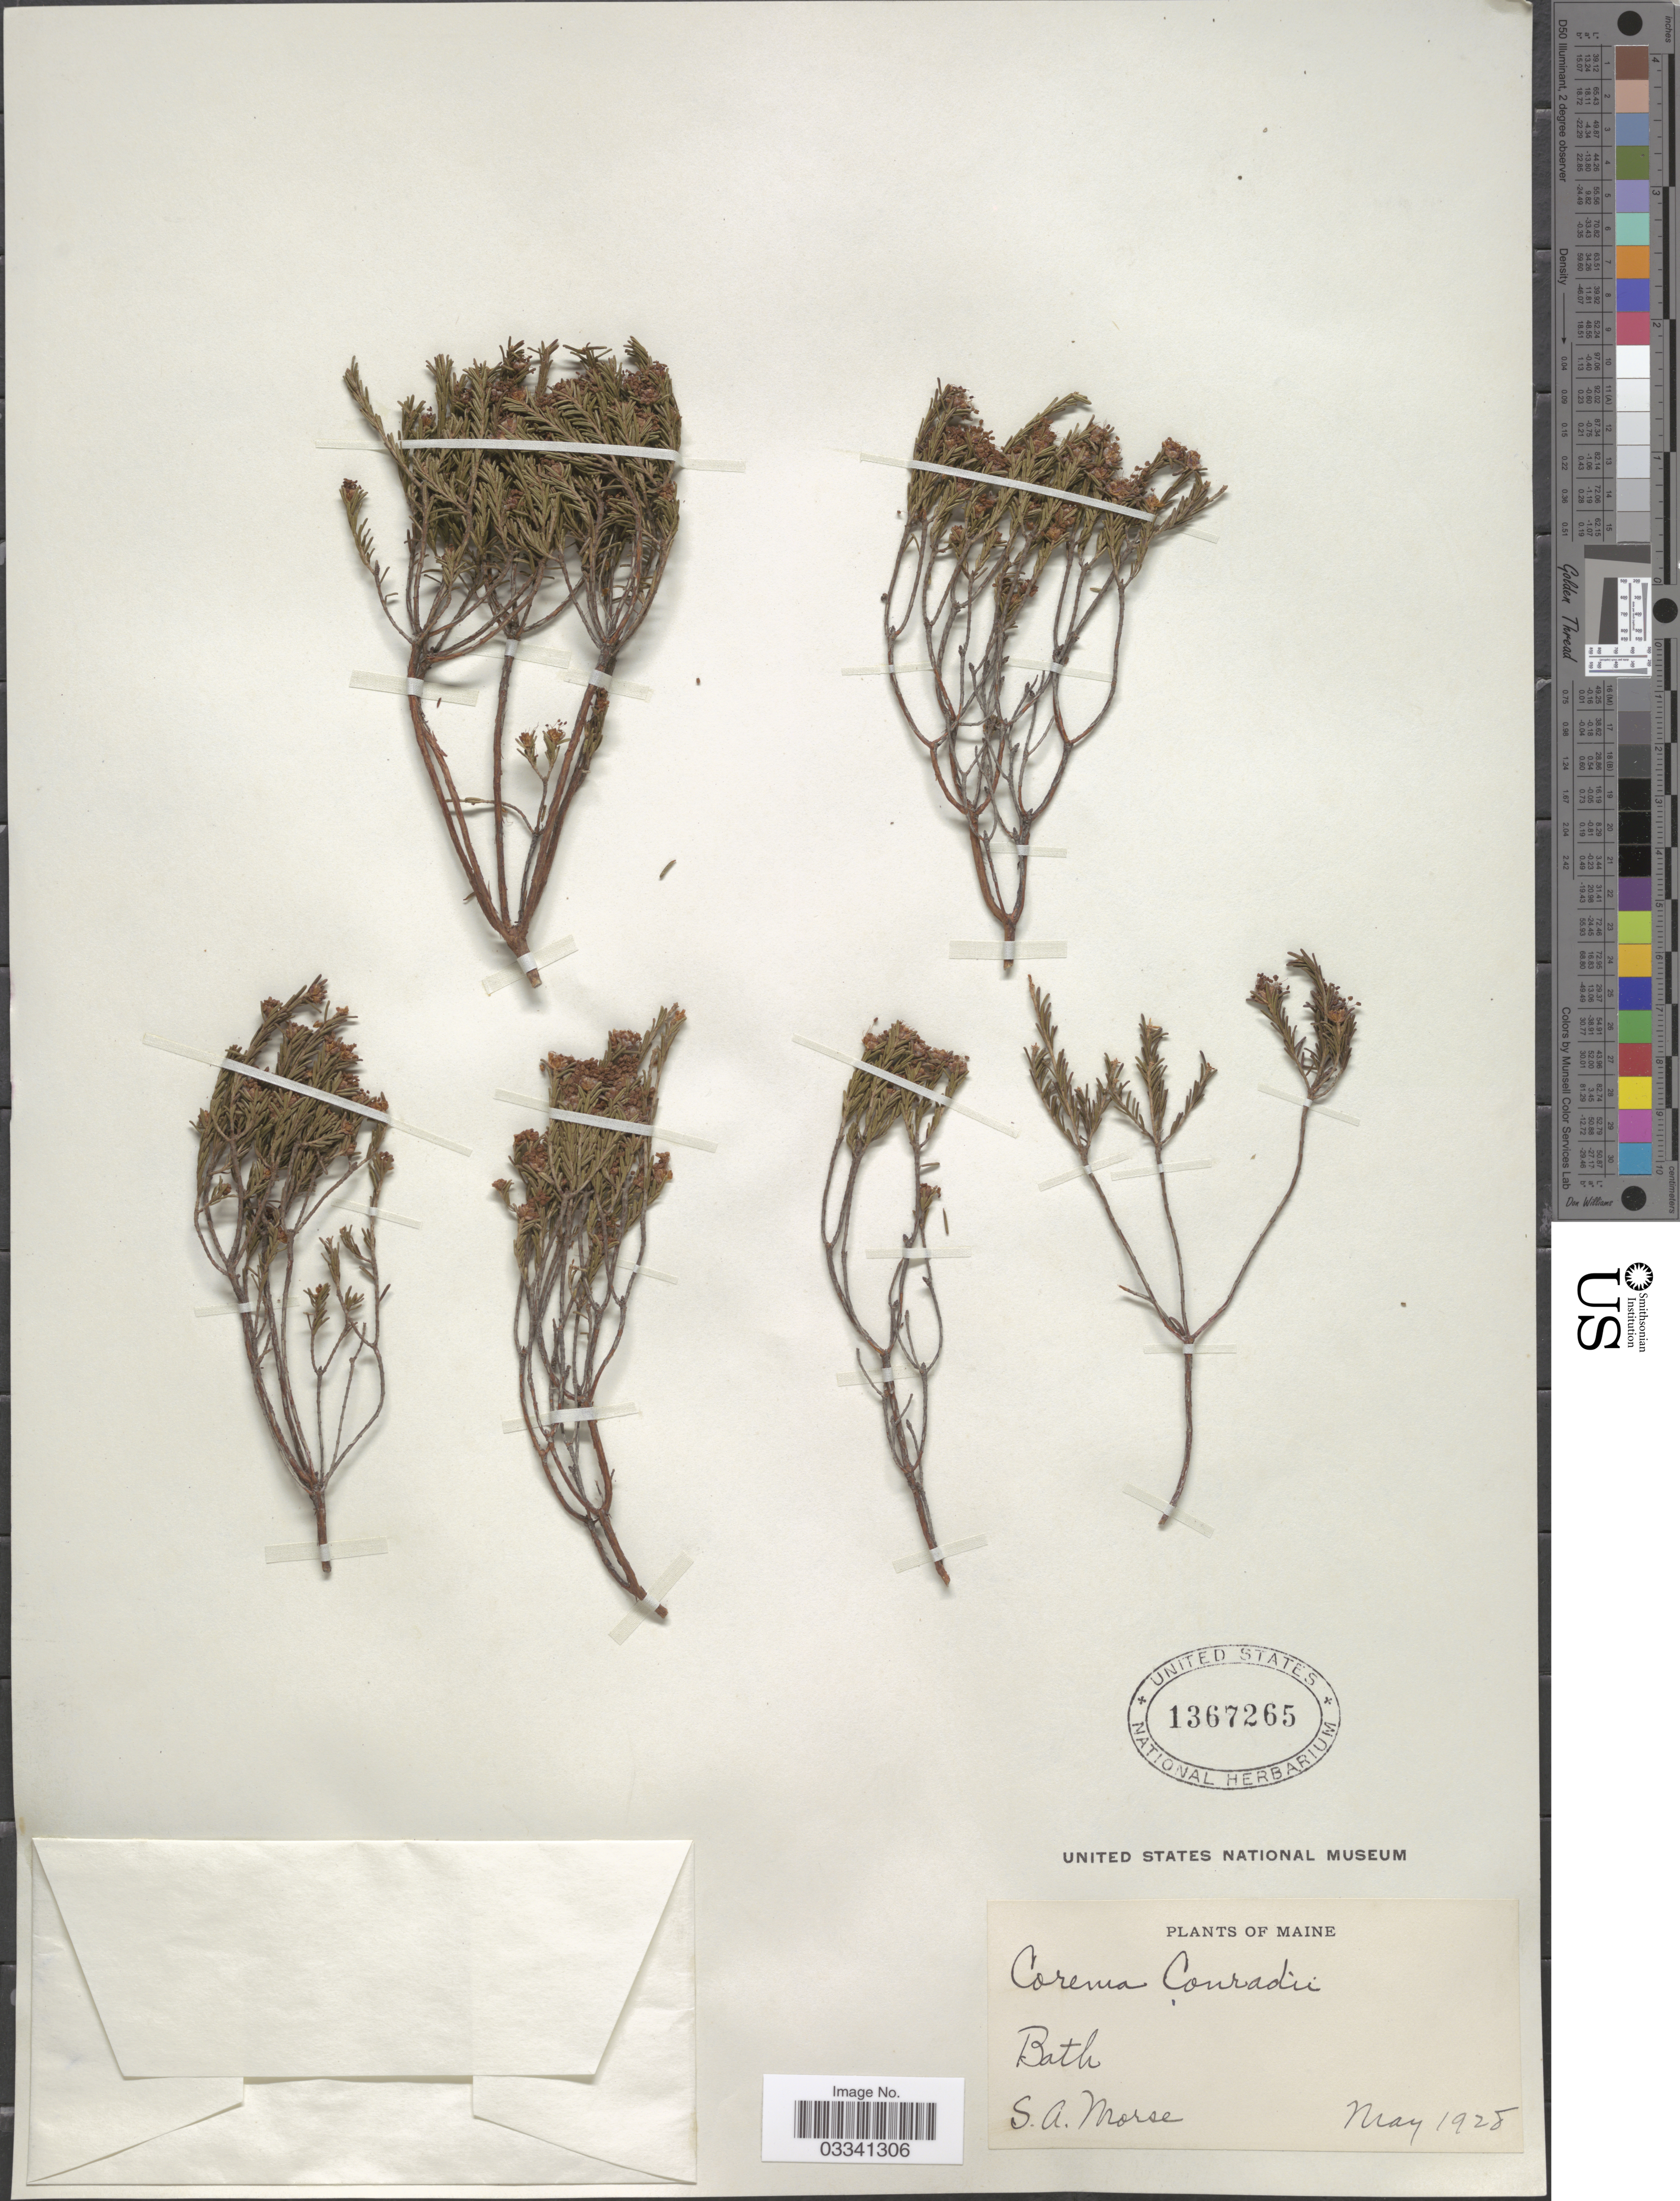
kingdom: Plantae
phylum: Tracheophyta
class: Magnoliopsida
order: Ericales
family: Ericaceae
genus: Corema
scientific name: Corema conradii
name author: Torr.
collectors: S. Morse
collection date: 1928-05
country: United States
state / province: Maine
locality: Bath.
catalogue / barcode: US 1367265